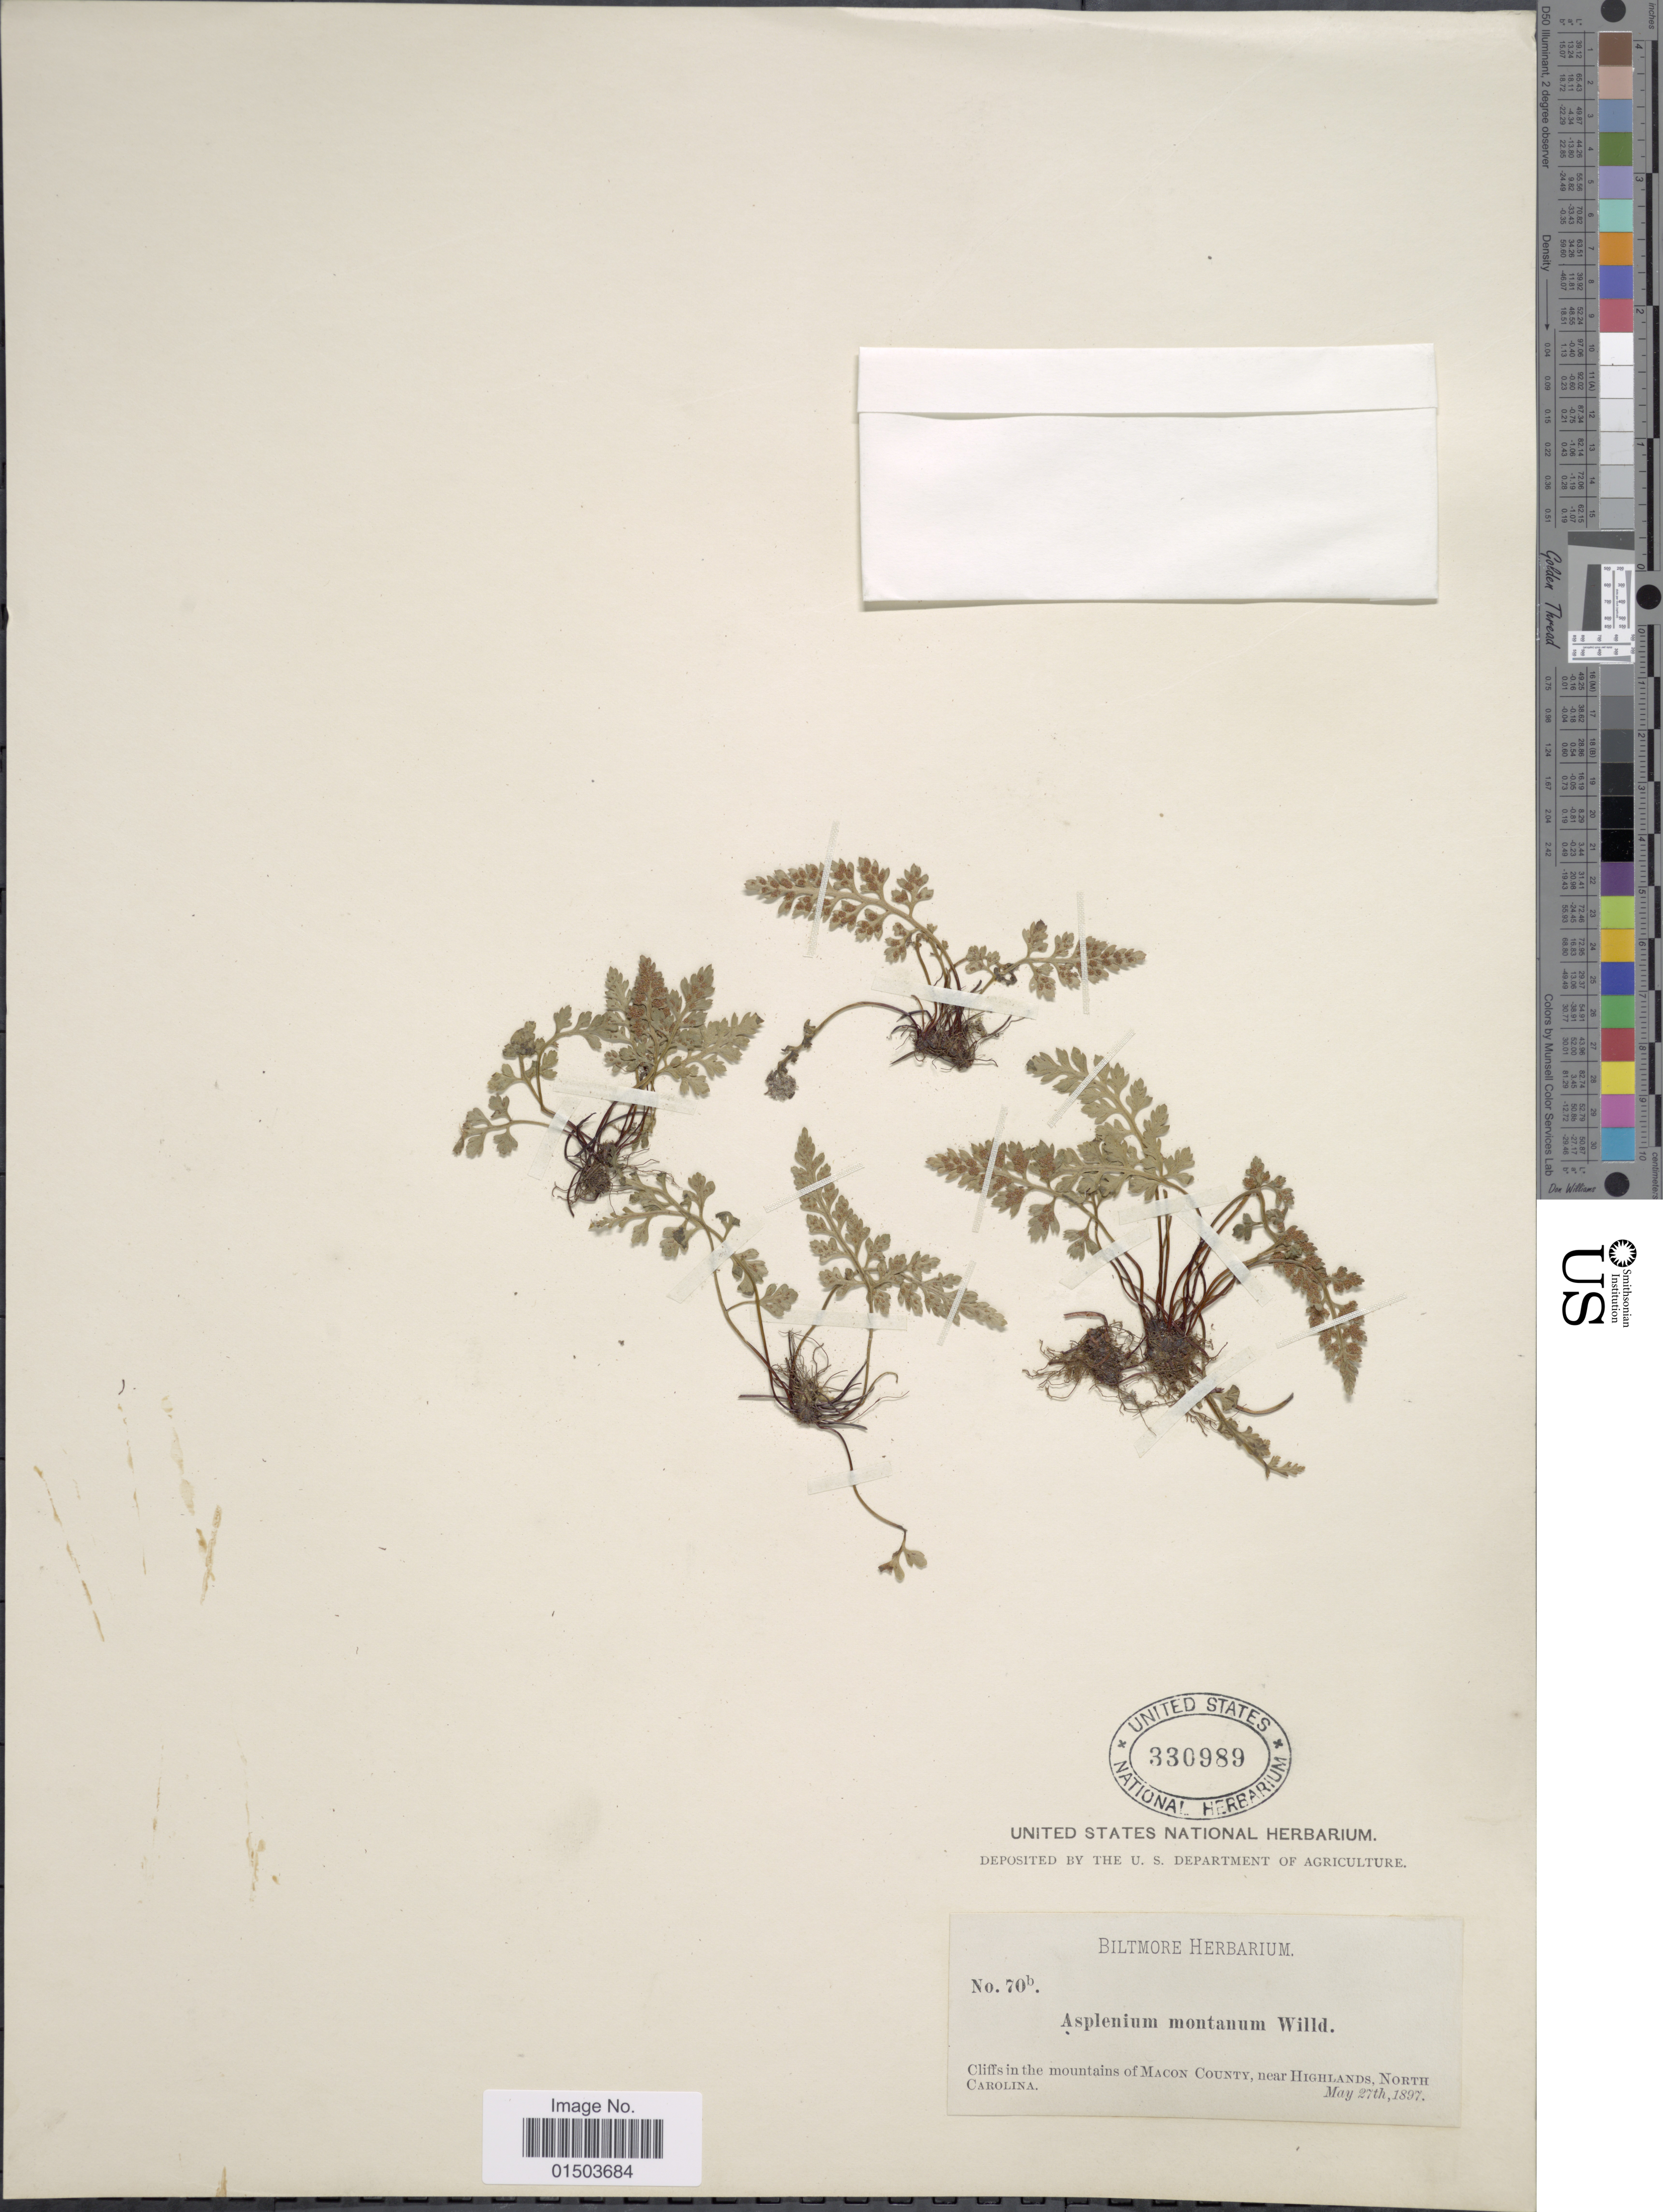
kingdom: Plantae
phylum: Tracheophyta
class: Polypodiopsida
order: Polypodiales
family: Aspleniaceae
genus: Asplenium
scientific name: Asplenium montanum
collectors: ex herb. Biltmore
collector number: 70b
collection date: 1897-05-27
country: United States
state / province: North Carolina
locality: Cliffs in the mountains of Macon County, near Highlands.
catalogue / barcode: US 330989